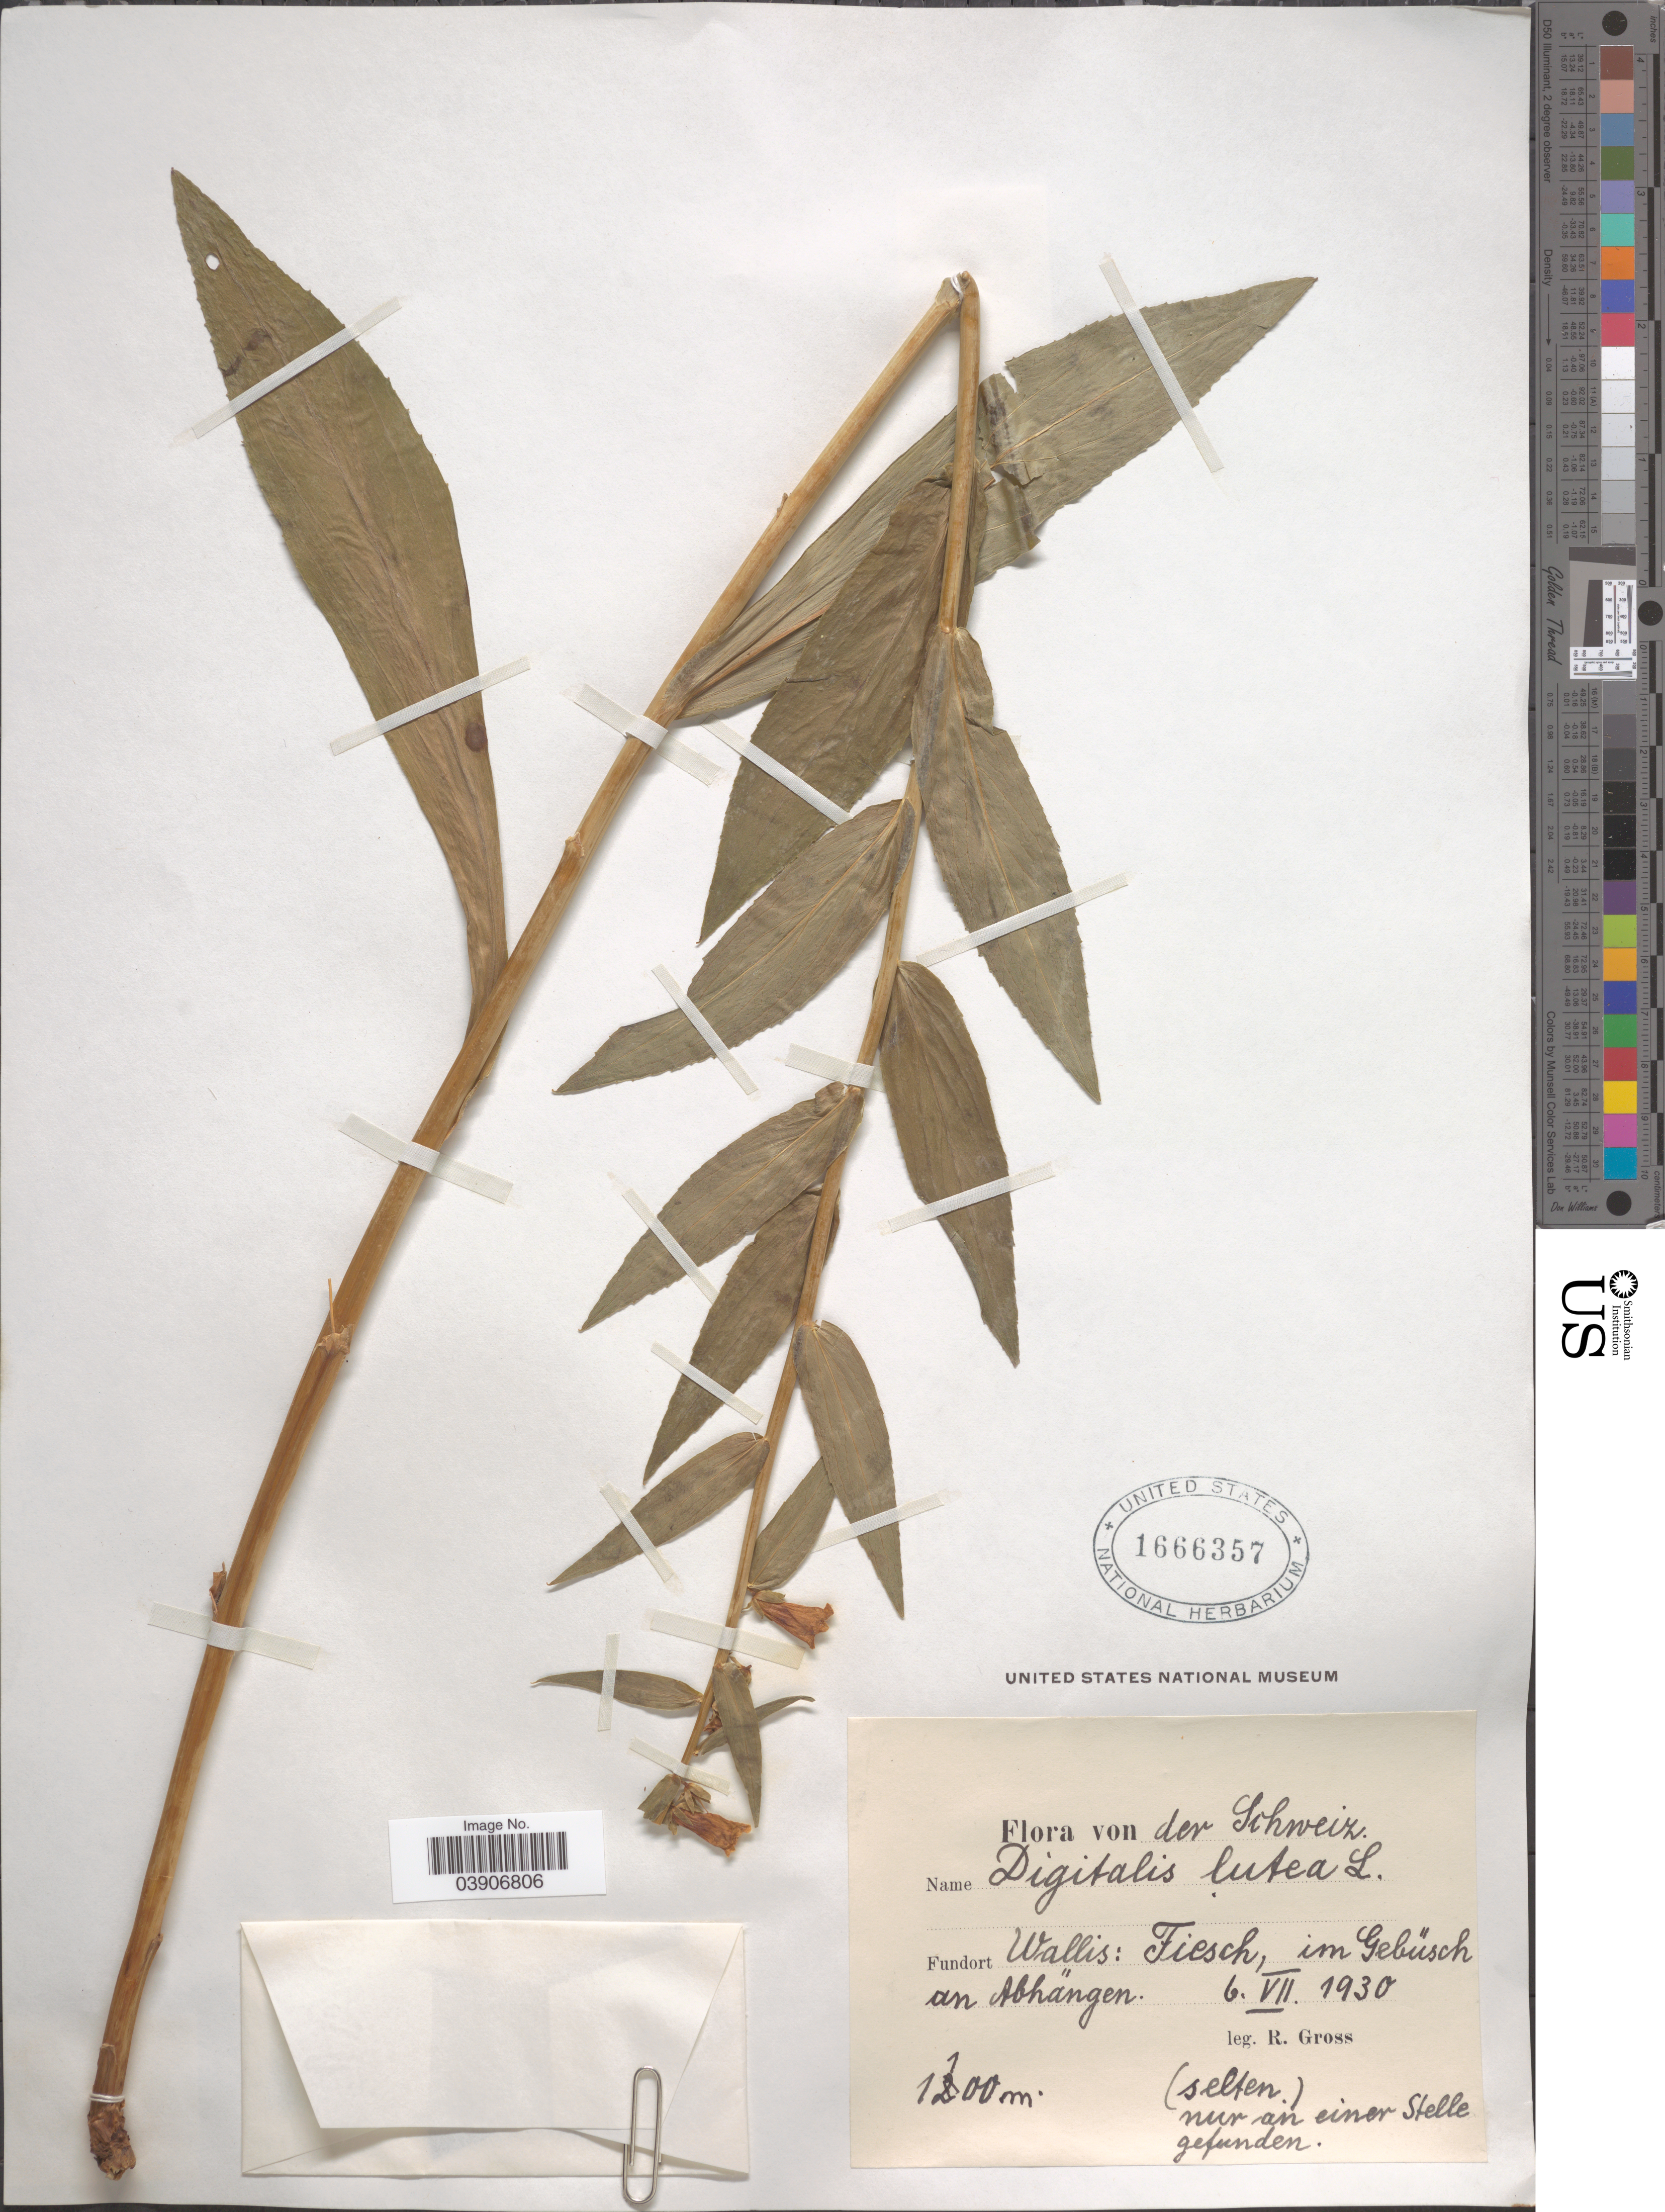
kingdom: Plantae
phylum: Tracheophyta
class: Magnoliopsida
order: Lamiales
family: Plantaginaceae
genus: Digitalis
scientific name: Digitalis lutea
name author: L.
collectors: R. Gross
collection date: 1930-07-06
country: Switzerland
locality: Der Schweiz. Wallis: Fiesch, im Gebüsch un Abhängen. (selten) nur an einer Stelle gefunden.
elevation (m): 1100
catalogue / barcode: US 1666357